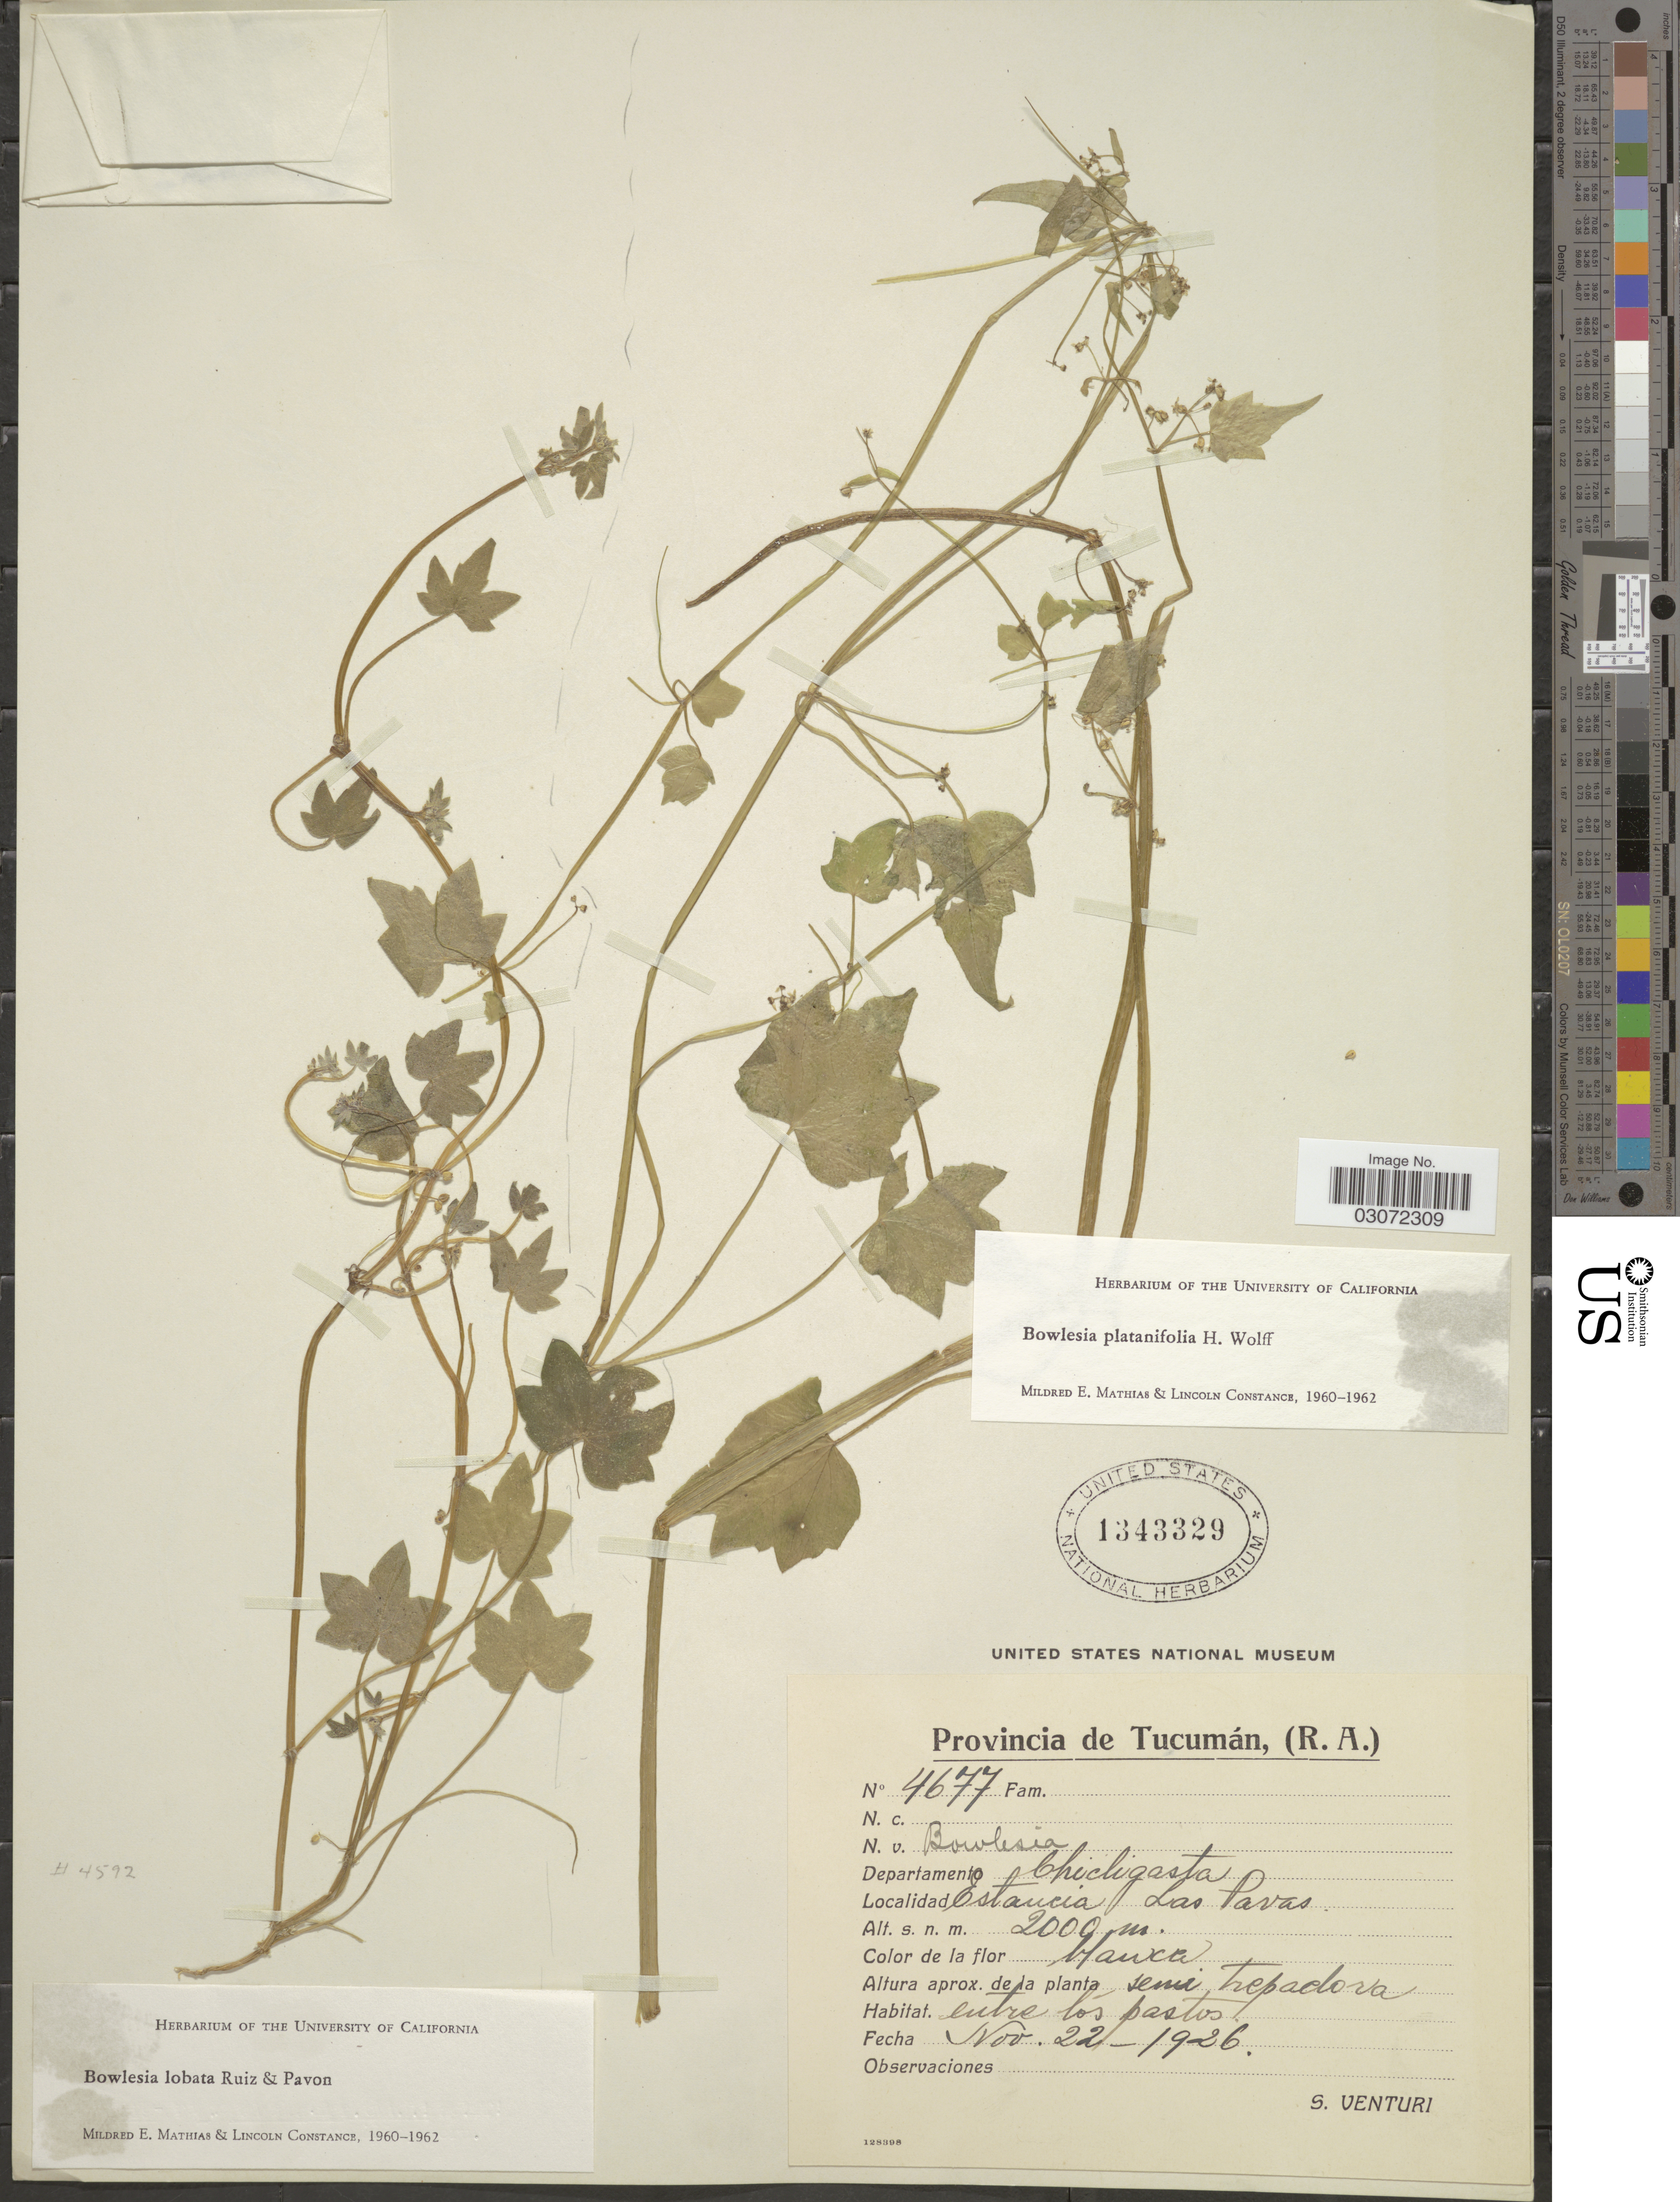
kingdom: Plantae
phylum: Tracheophyta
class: Magnoliopsida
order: Apiales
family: Apiaceae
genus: Bowlesia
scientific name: Bowlesia platanifolia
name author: H. Wolff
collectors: S. Venturi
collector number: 4677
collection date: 1926-11-22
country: Argentina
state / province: Tucuman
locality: Departamento Chicligasta. Estancia Las Pavas.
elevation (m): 2000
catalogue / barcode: US 1343329